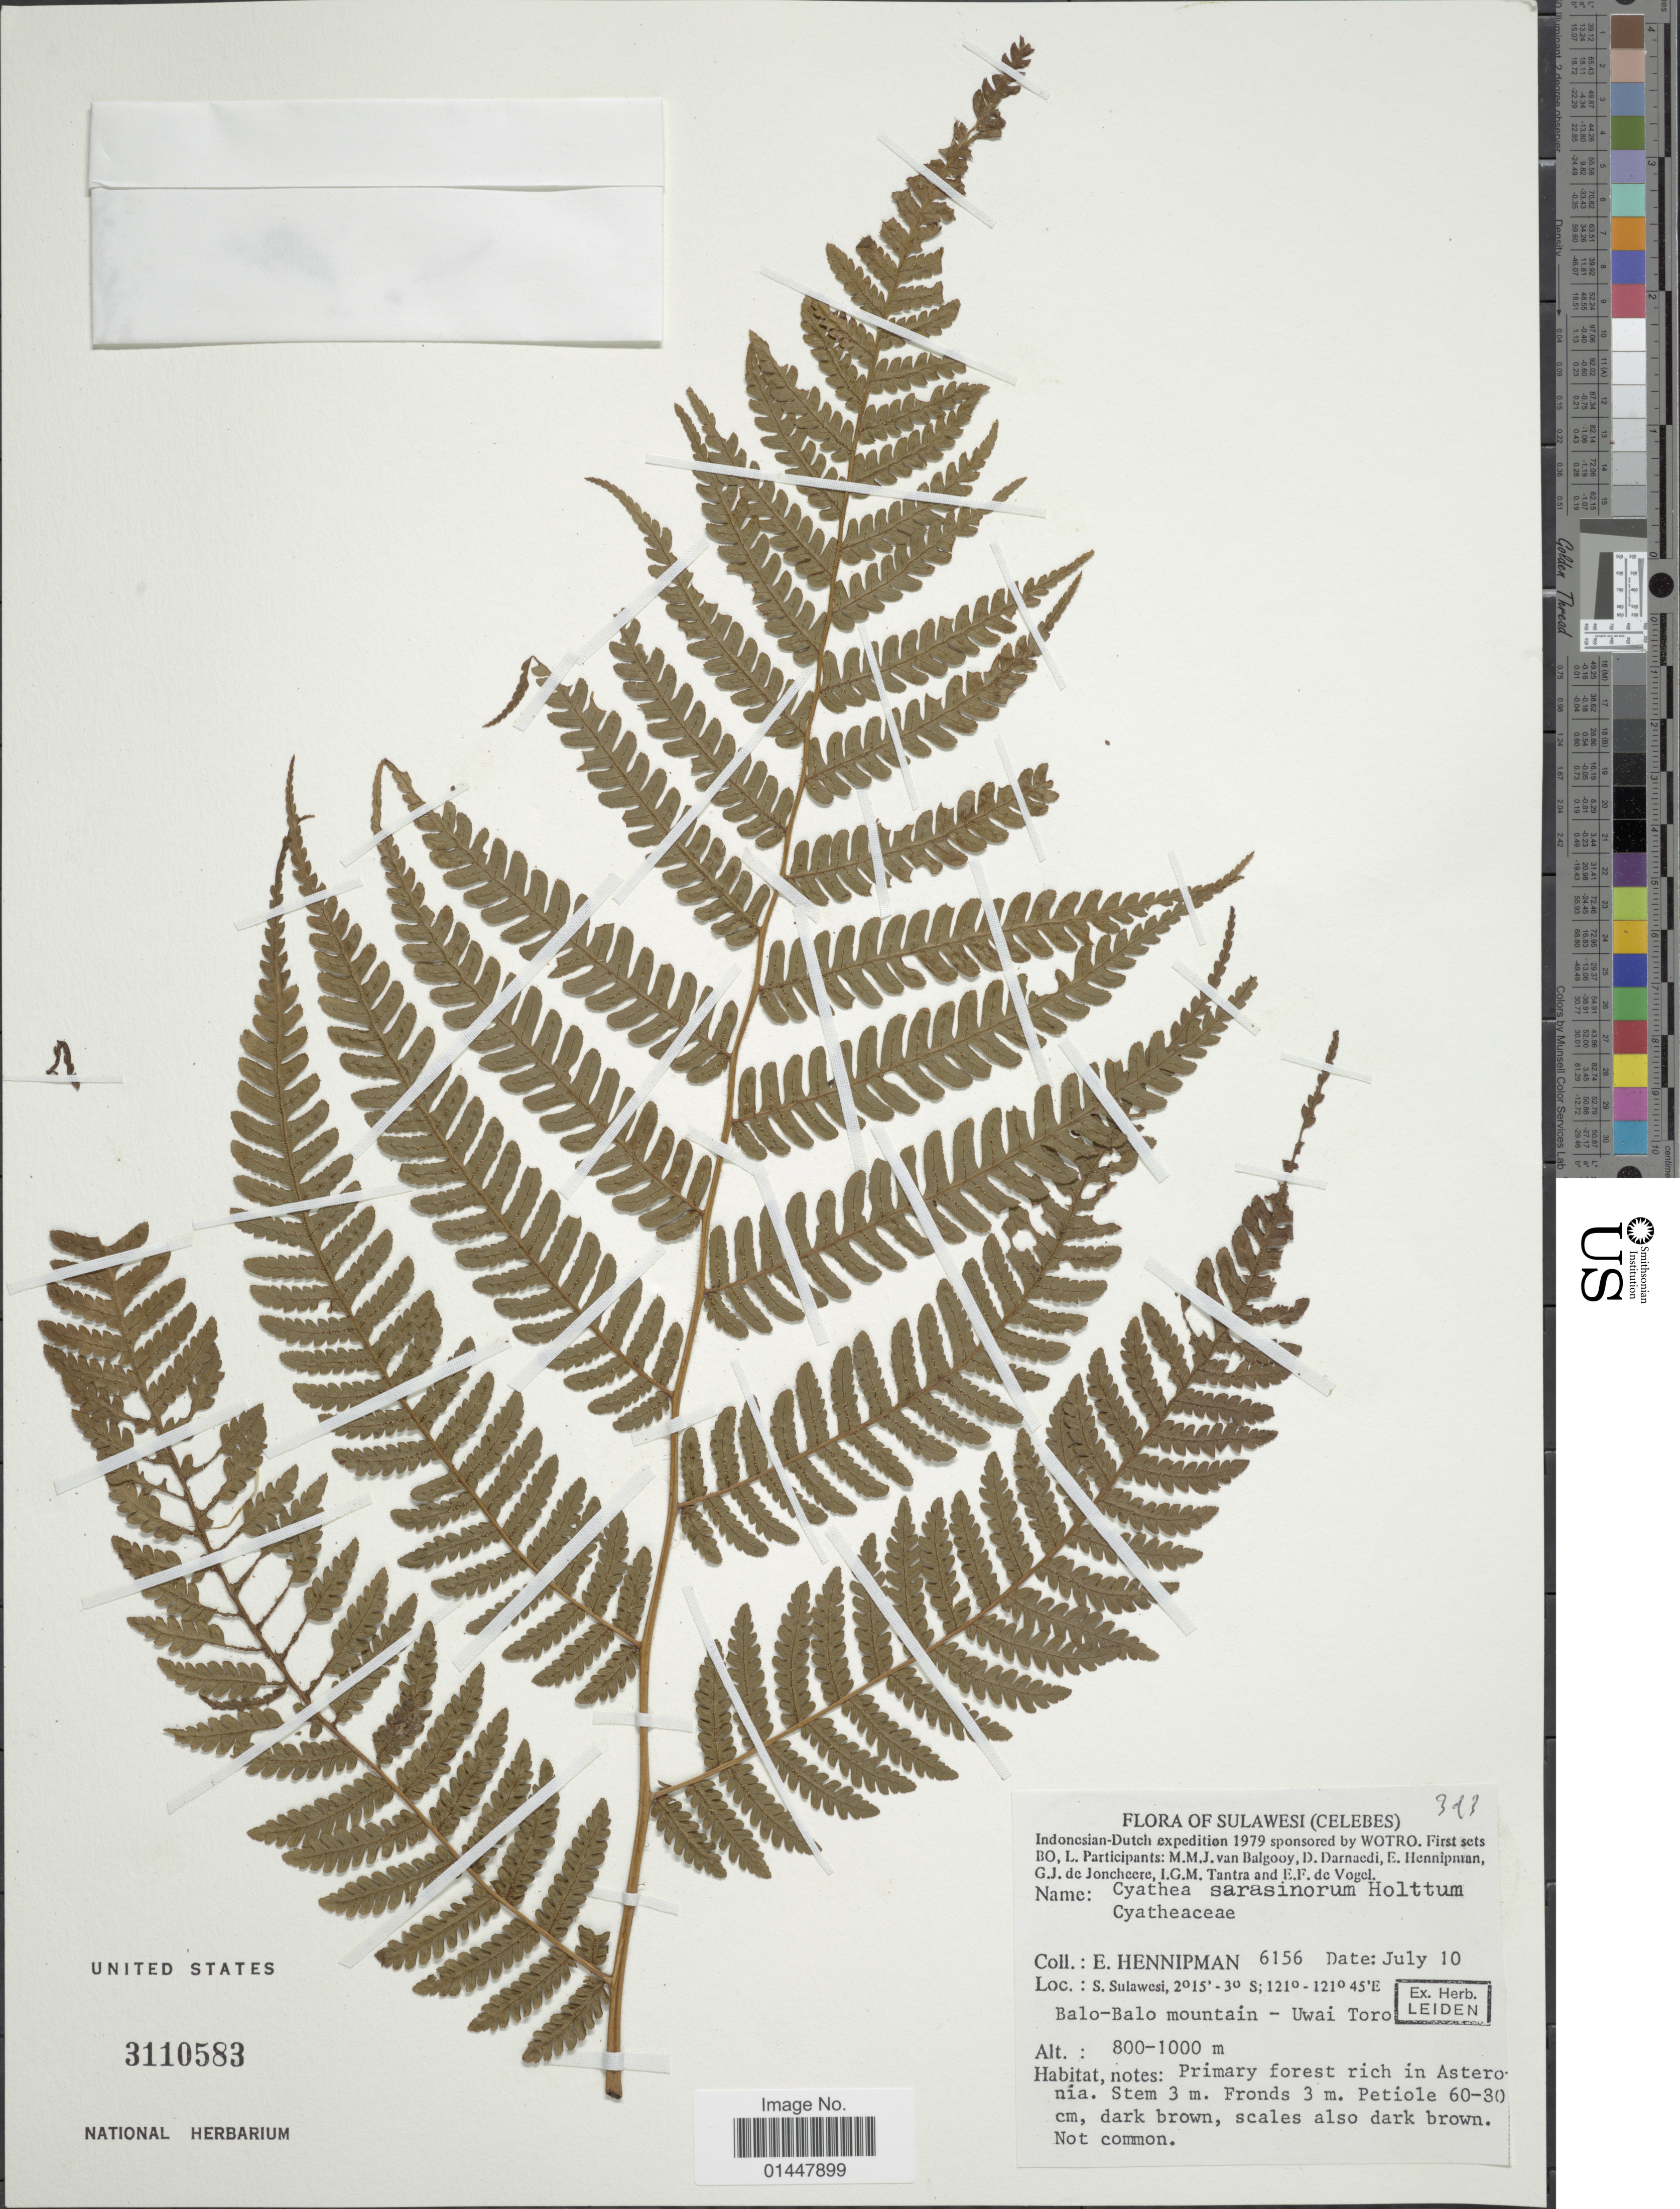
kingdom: Plantae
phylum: Tracheophyta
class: Polypodiopsida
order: Cyatheales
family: Cyatheaceae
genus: Sphaeropteris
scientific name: Sphaeropteris sarasinorum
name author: (Holttum) R.M. Tryon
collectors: E. Hennipman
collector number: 6156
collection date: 1979-07-10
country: Indonesia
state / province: Sulawesi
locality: Sulawesi (Celebes), S. Sulawesi, Balo-Balo mountain-Uwai Toro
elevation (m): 800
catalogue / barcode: US 3110583